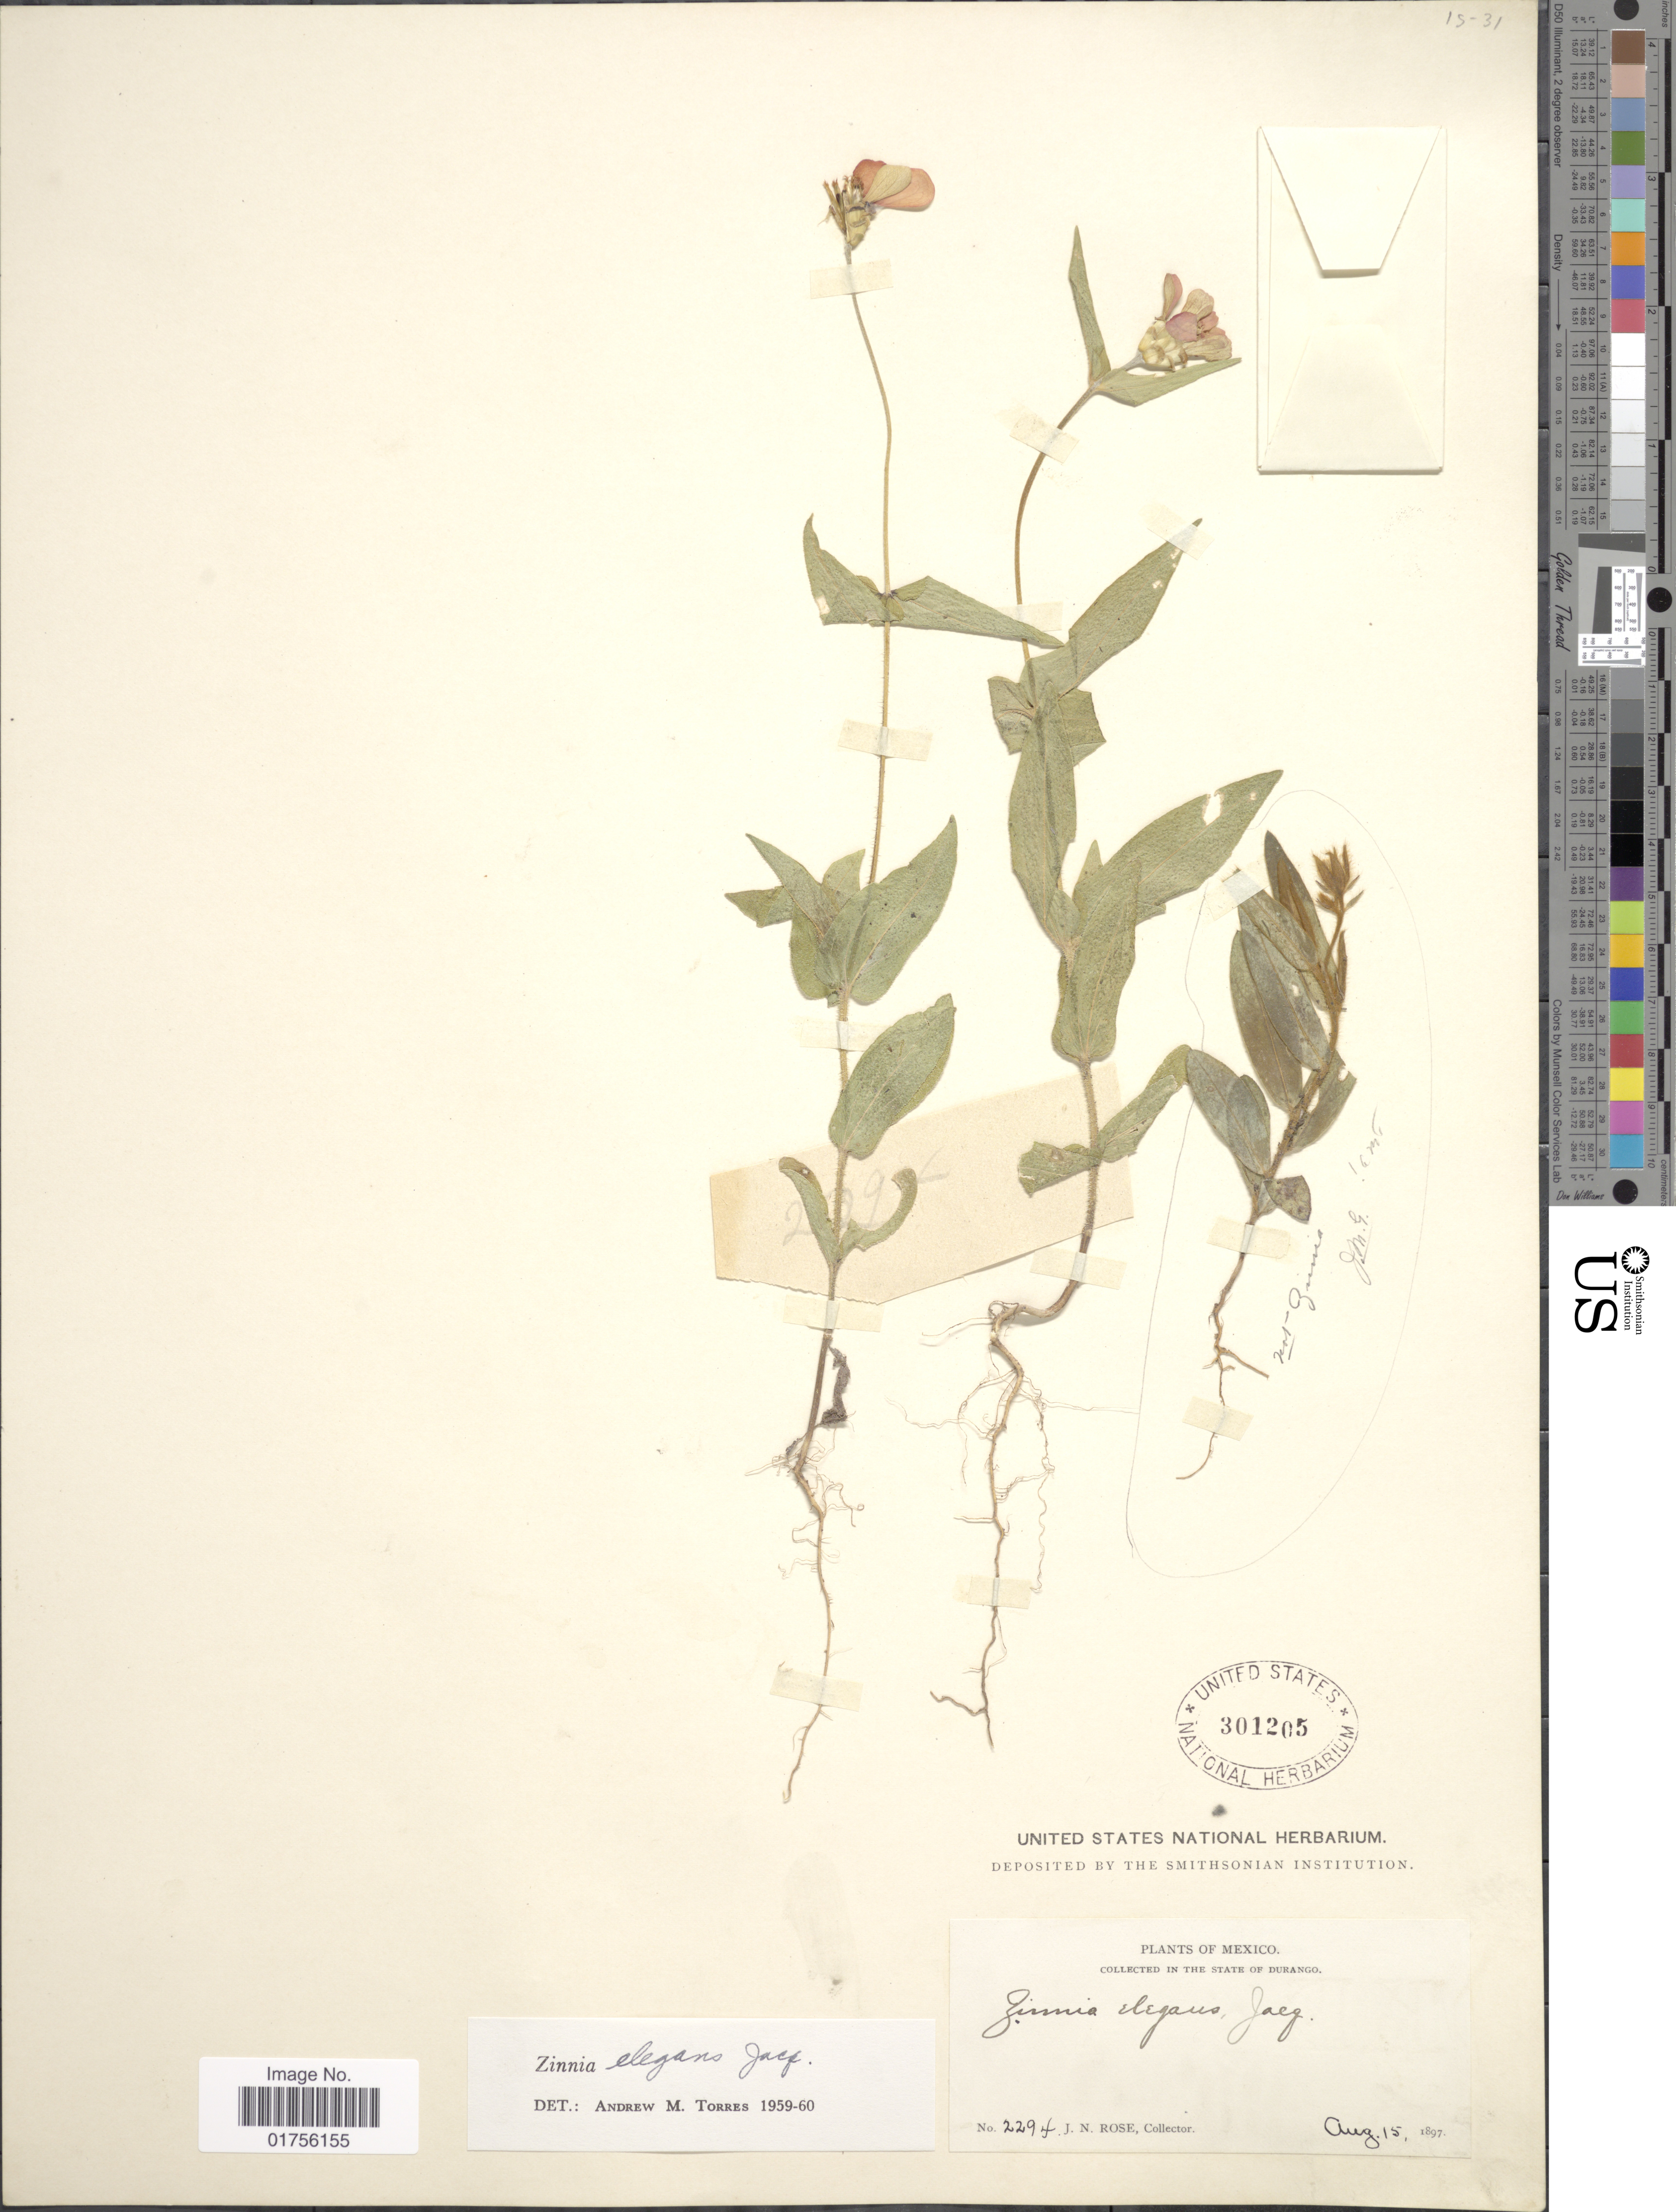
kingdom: Plantae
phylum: Tracheophyta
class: Magnoliopsida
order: Asterales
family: Asteraceae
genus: Zinnia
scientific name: Zinnia elegans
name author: Jacq.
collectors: J. N. Rose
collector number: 2294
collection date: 1897-08-15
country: Mexico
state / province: Durango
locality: In the State of Durango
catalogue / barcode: US 301205